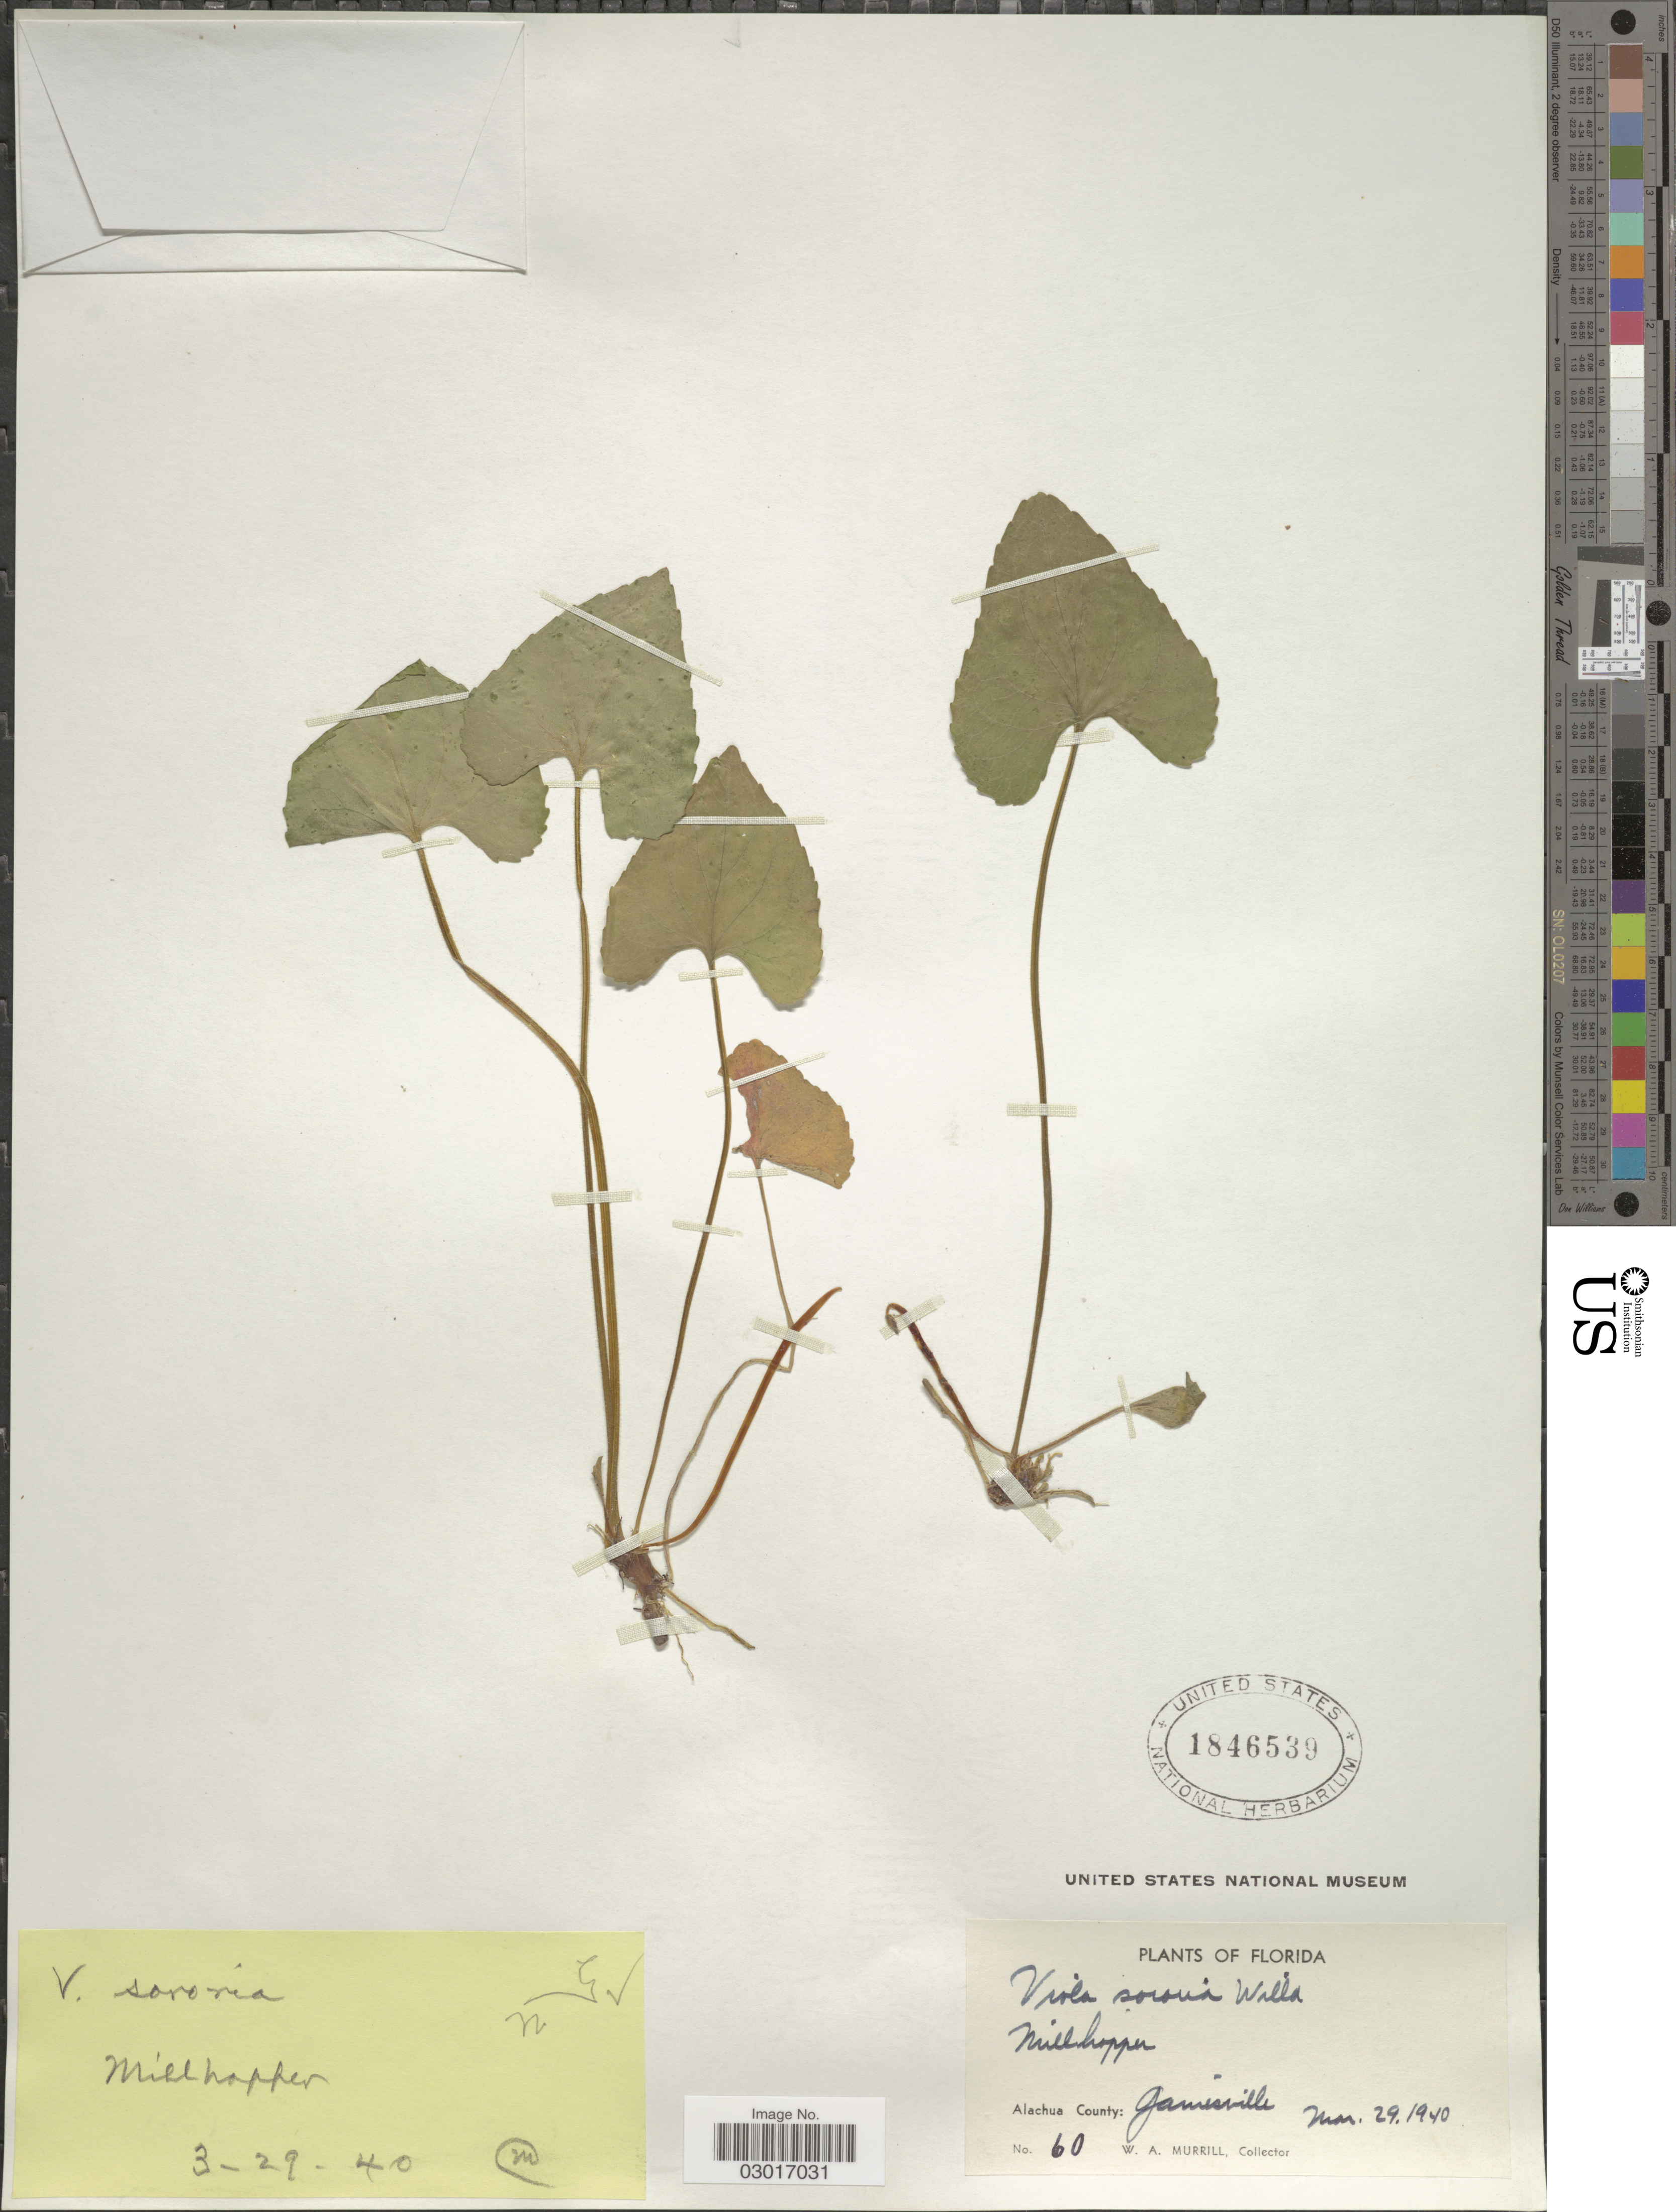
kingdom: Plantae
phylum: Tracheophyta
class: Magnoliopsida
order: Malpighiales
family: Violaceae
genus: Viola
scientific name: Viola sororia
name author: Willd.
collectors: W. A. Murrill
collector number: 60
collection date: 1940-03-29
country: United States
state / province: Florida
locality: Millhopper, Alachua County.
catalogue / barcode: US 1846539